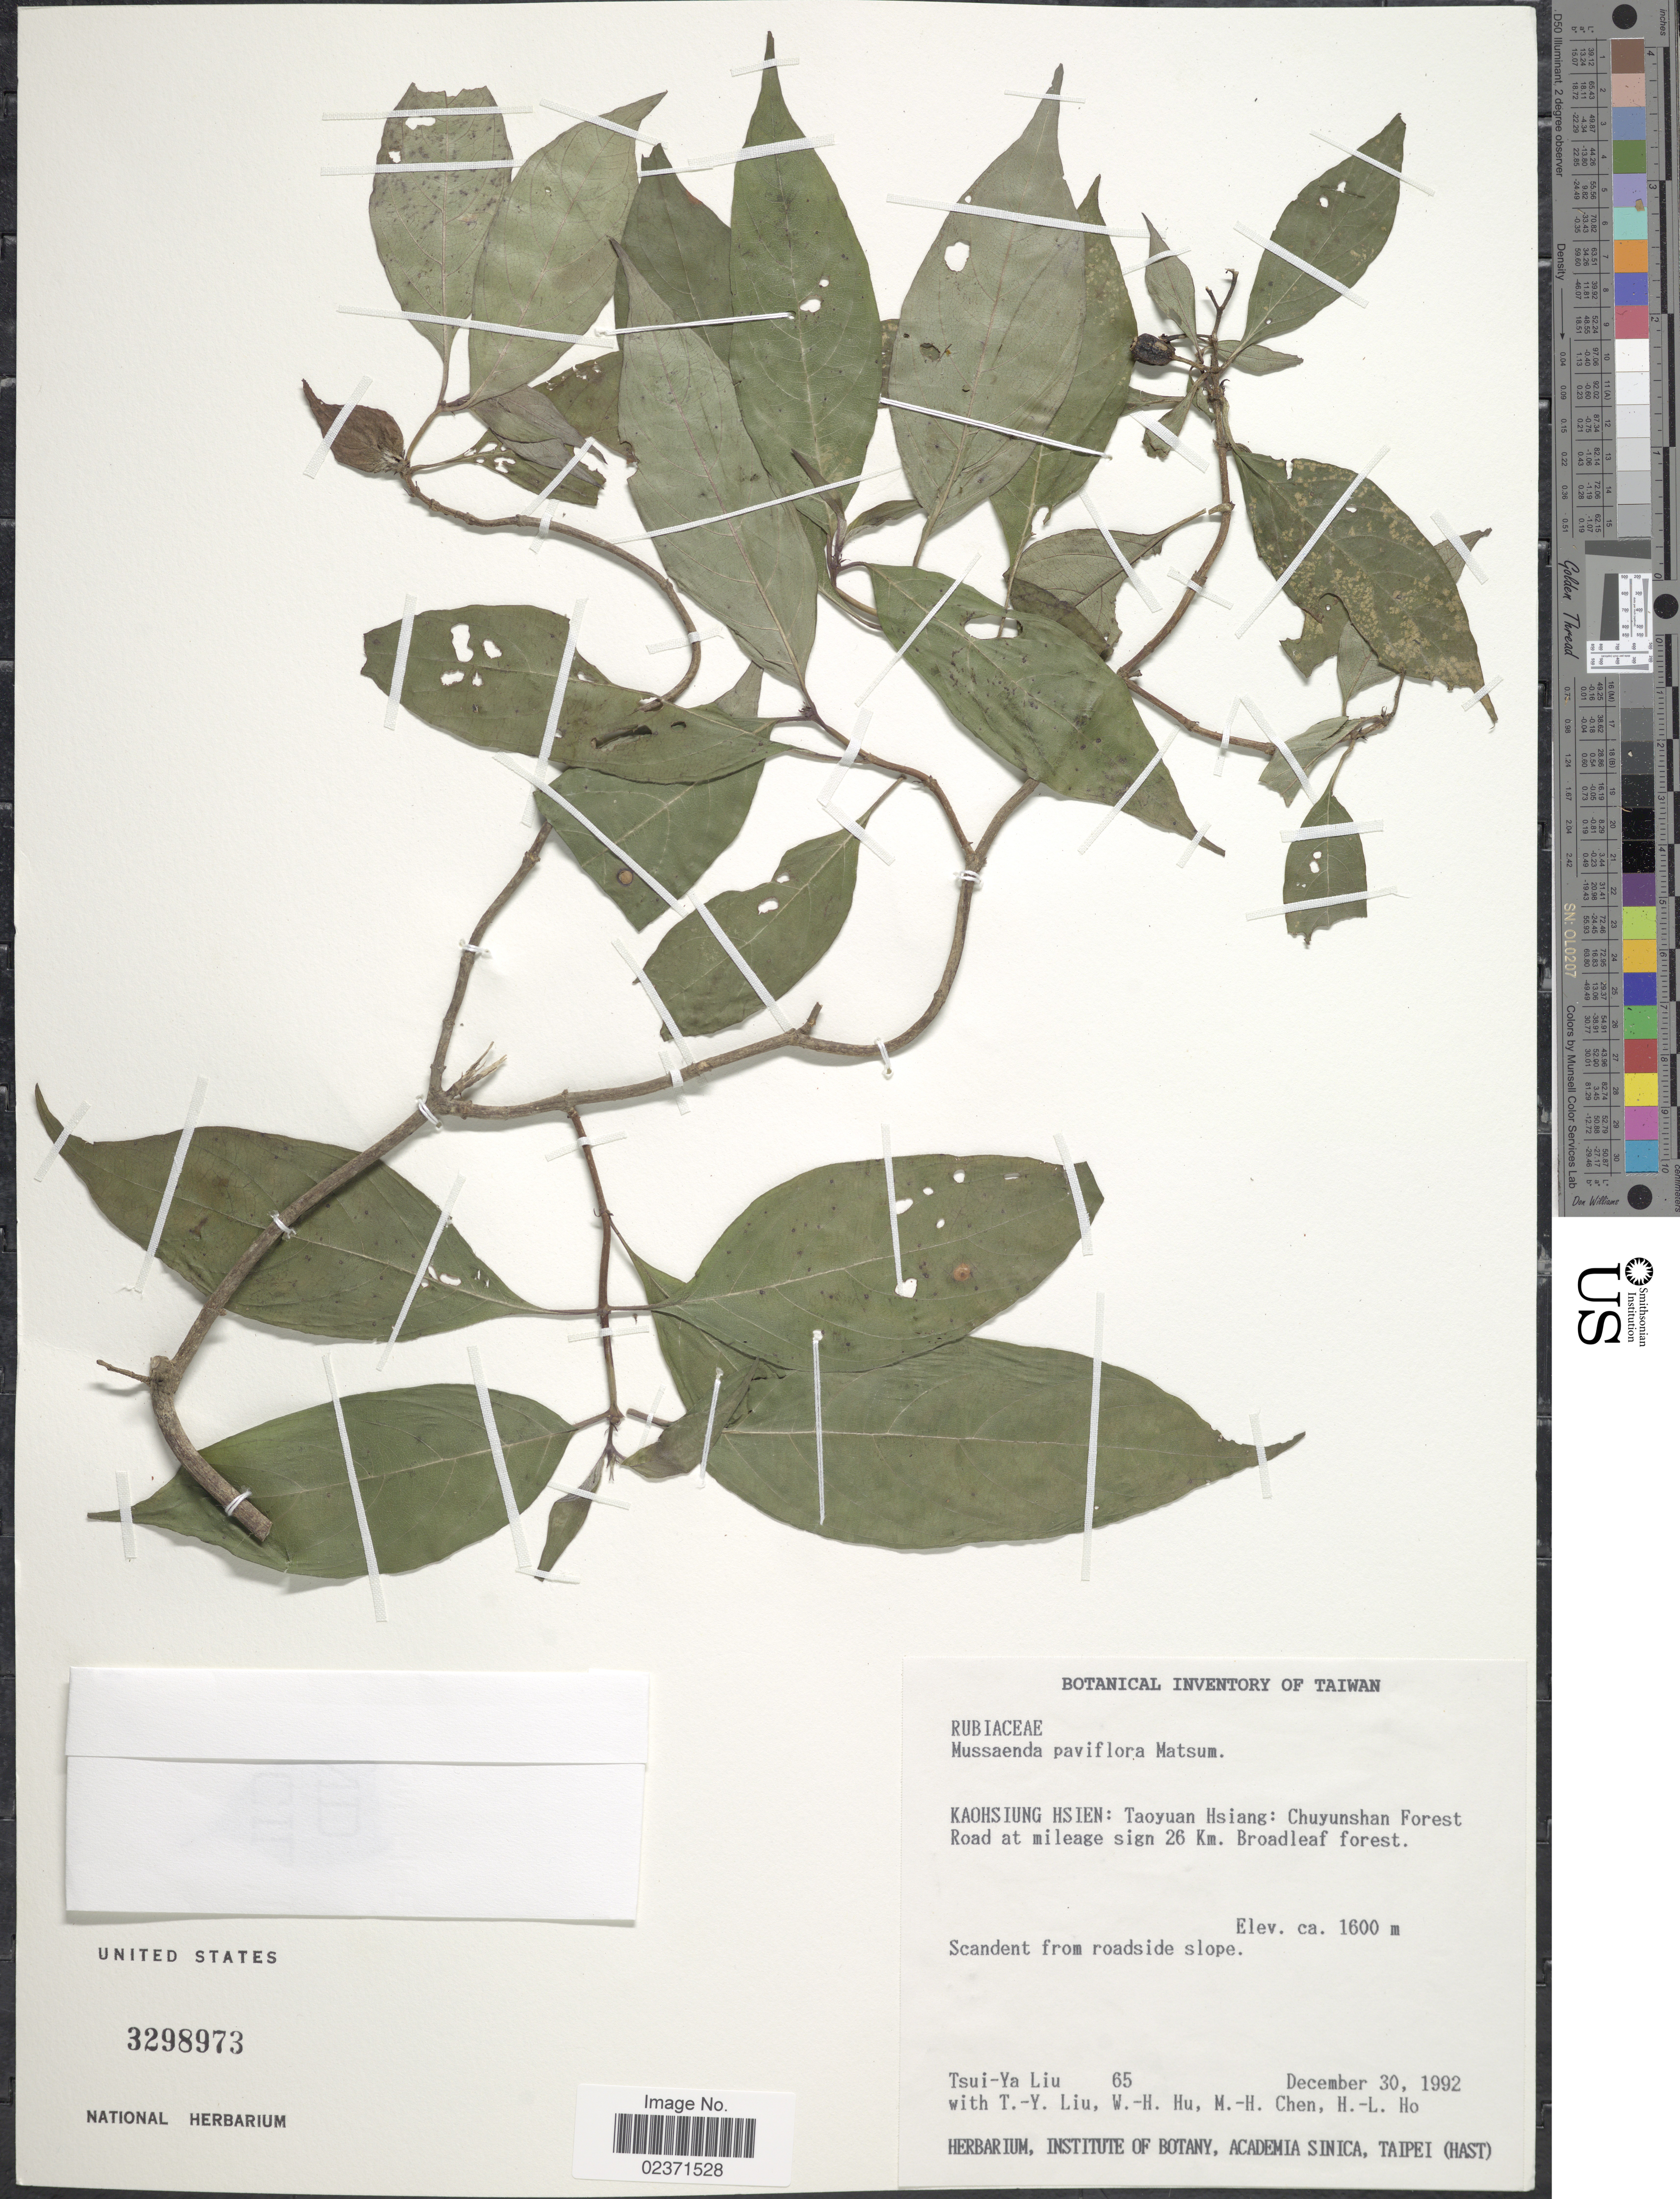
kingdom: Plantae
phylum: Tracheophyta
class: Magnoliopsida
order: Gentianales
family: Rubiaceae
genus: Mussaenda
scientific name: Mussaenda parviflora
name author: Miq.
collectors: T. Y. Liu, T. Y. Liu, W. H. Hu & M. H. Chen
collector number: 65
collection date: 1992-12-30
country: Taiwan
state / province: Kaohsiung City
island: Taiwan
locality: Taoyuan Hsiang: Chuyunshan Forest Road at mileage sign 26 Km.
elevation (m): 1600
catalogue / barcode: US 3298973